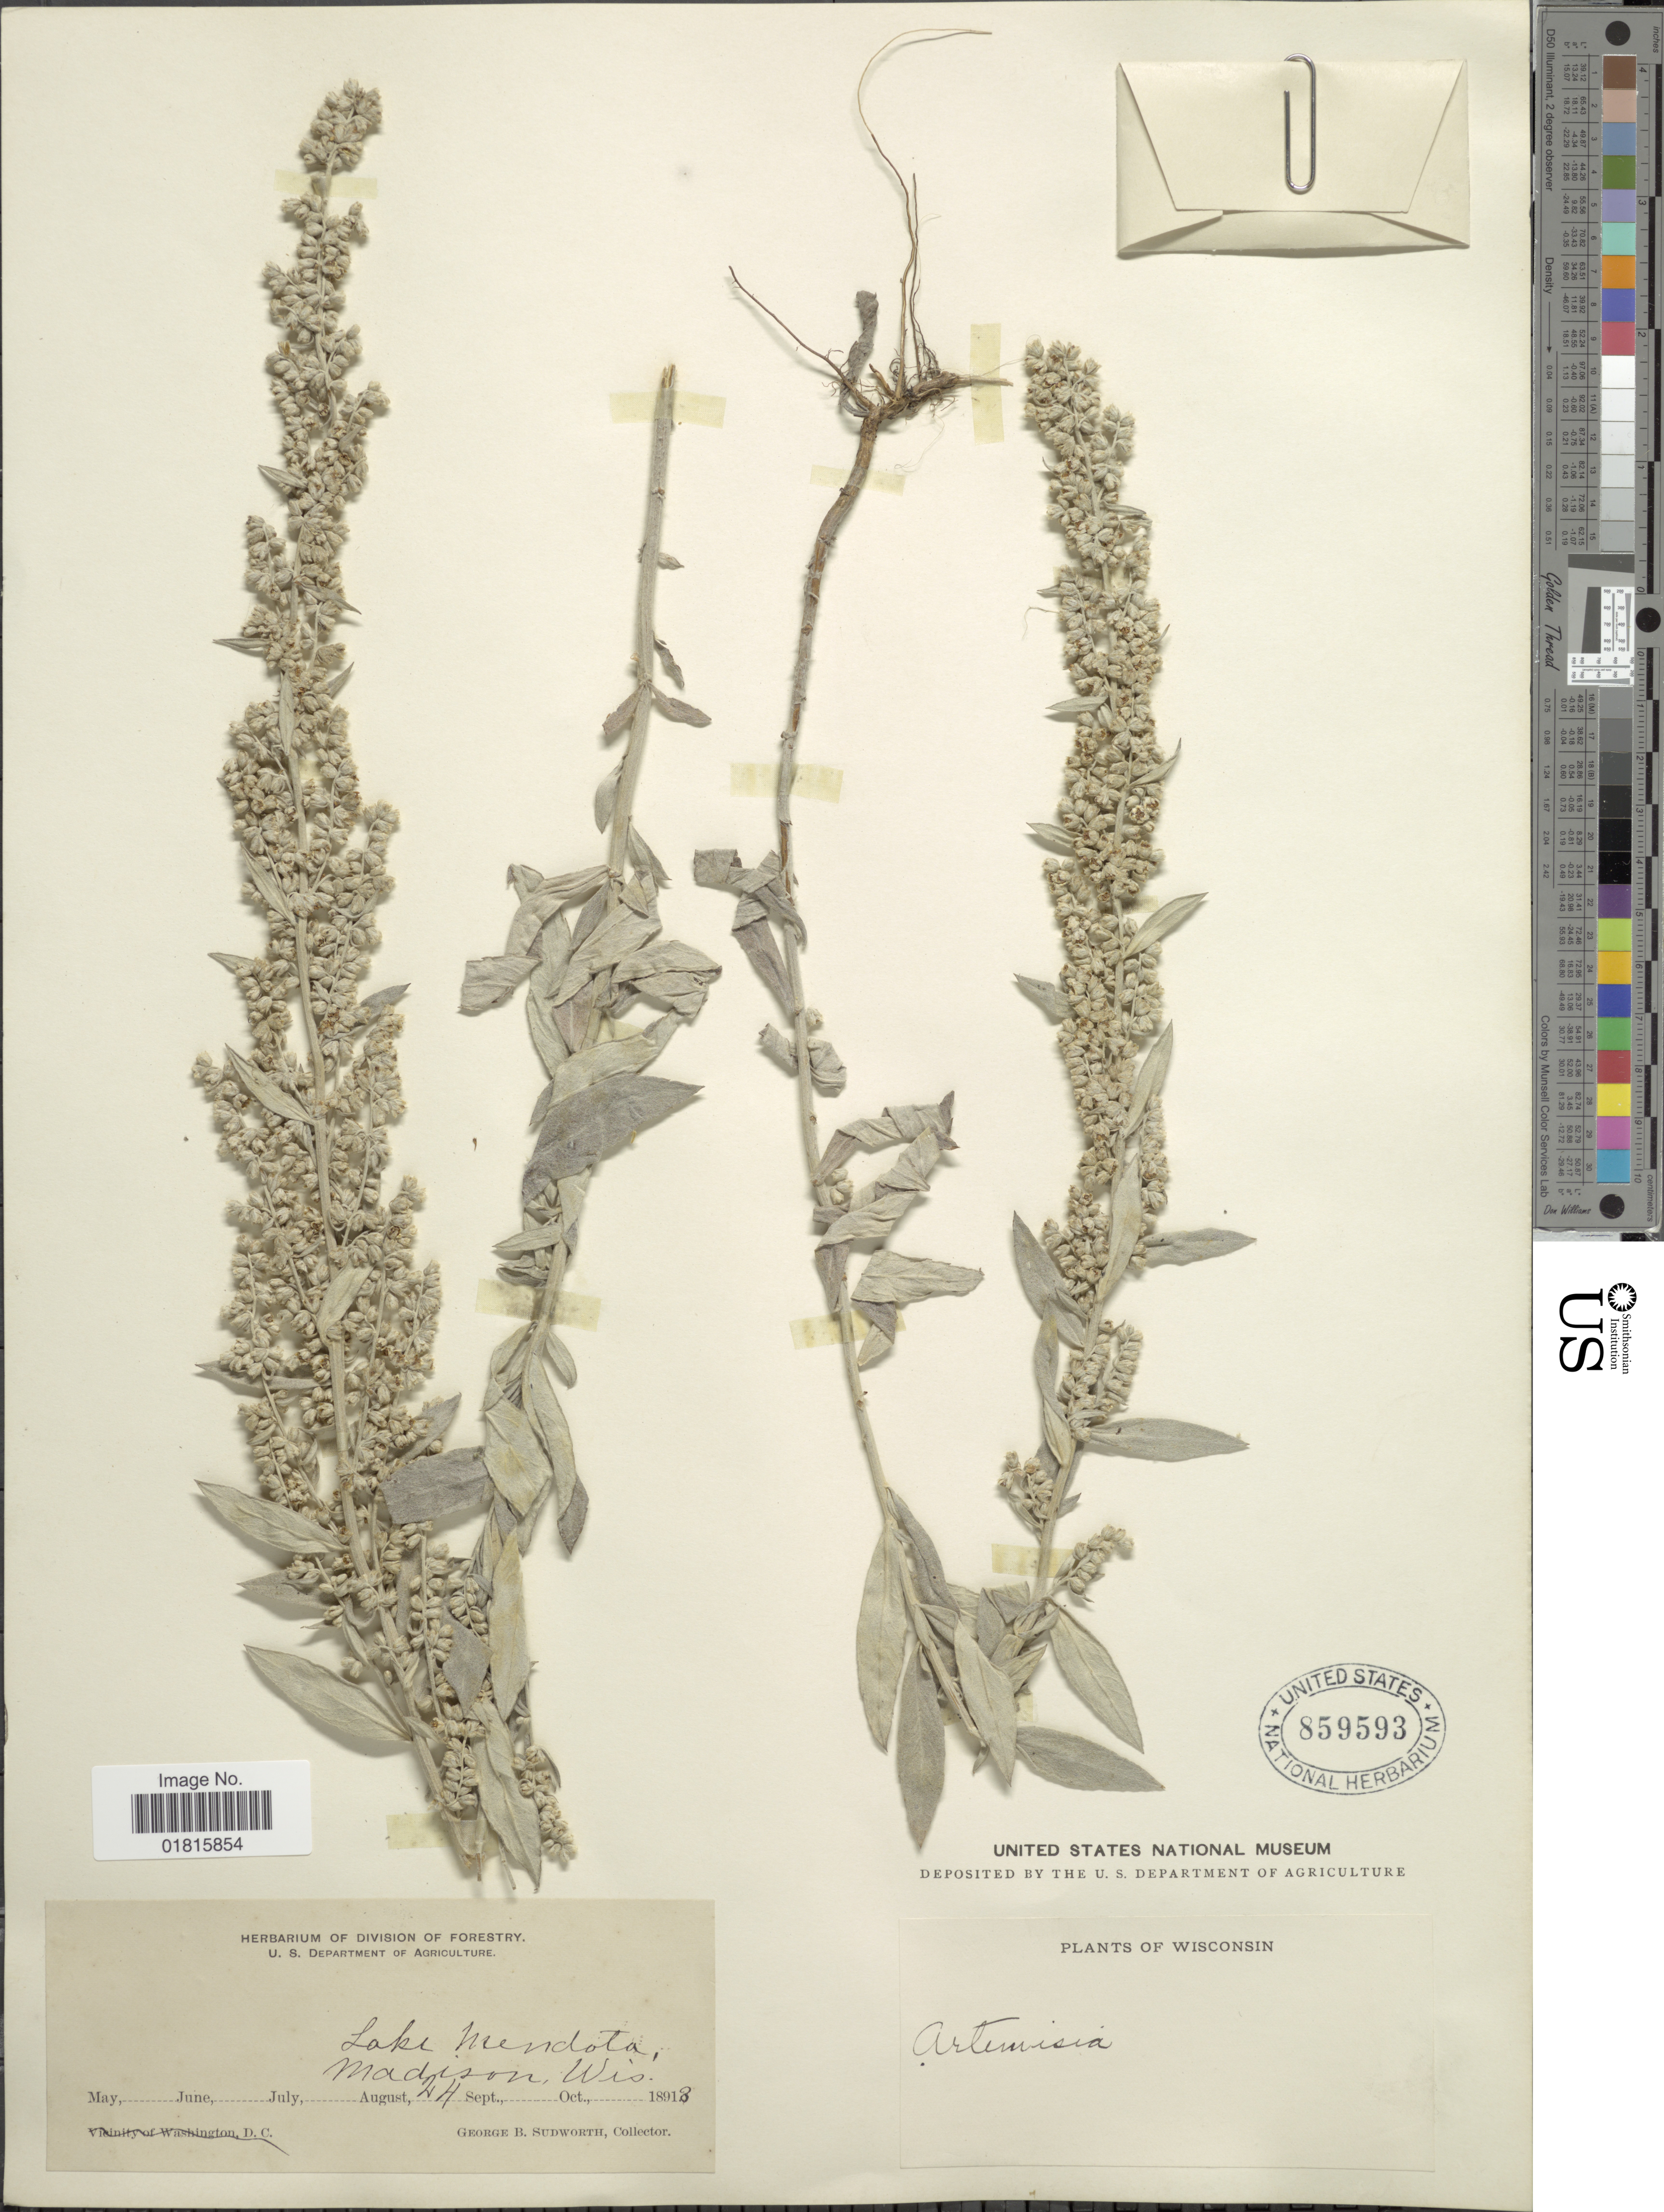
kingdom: Plantae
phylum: Tracheophyta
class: Magnoliopsida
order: Asterales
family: Asteraceae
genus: Artemisia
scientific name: Artemisia gnaphaloides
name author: Nutt.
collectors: G. B. Sudworth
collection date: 1898-09-24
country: United States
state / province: Wisconsin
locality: Lake Mendota, Madison, Wis.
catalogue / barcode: US 859593